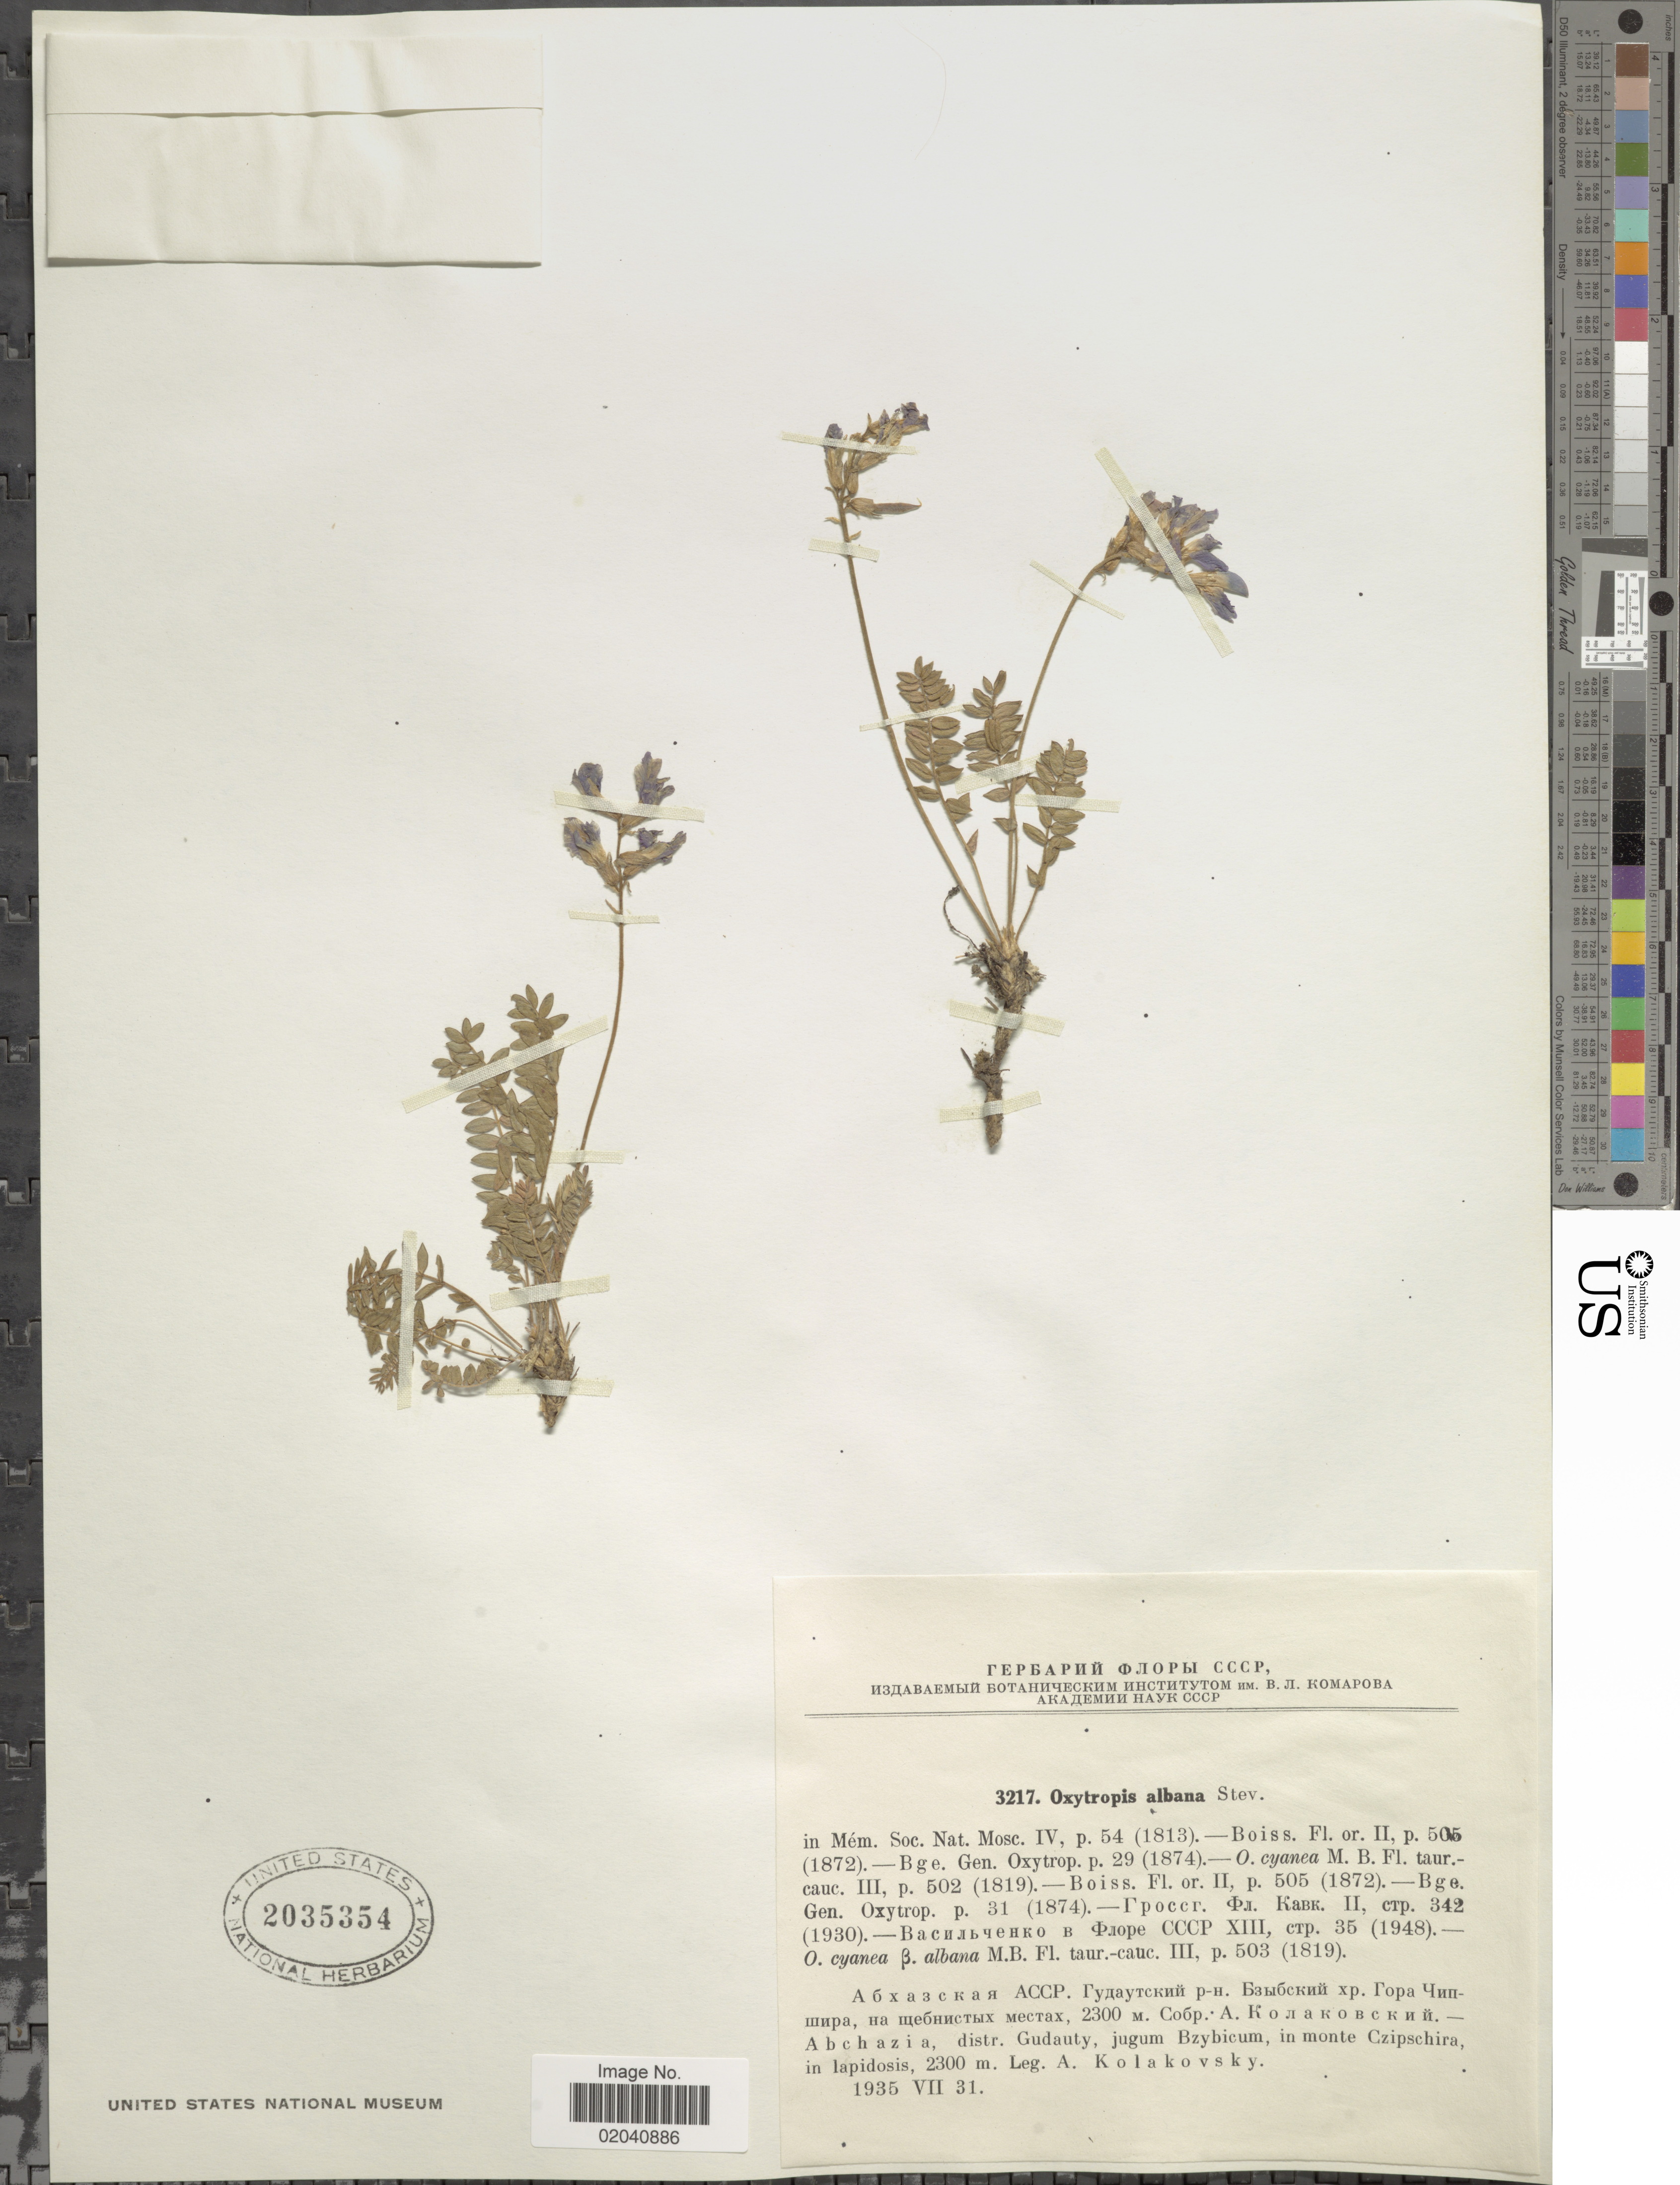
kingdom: Plantae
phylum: Tracheophyta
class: Magnoliopsida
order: Fabales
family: Fabaceae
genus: Oxytropis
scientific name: Oxytropis albana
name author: Steven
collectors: A. Kolakovsky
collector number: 3217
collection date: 1935-07-31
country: Georgia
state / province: Abkhazia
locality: Abchazia, distr. Guduaty, jugum Bzybicum, in monte Czipschira, in lapidosis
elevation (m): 2300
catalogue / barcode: US 2035354